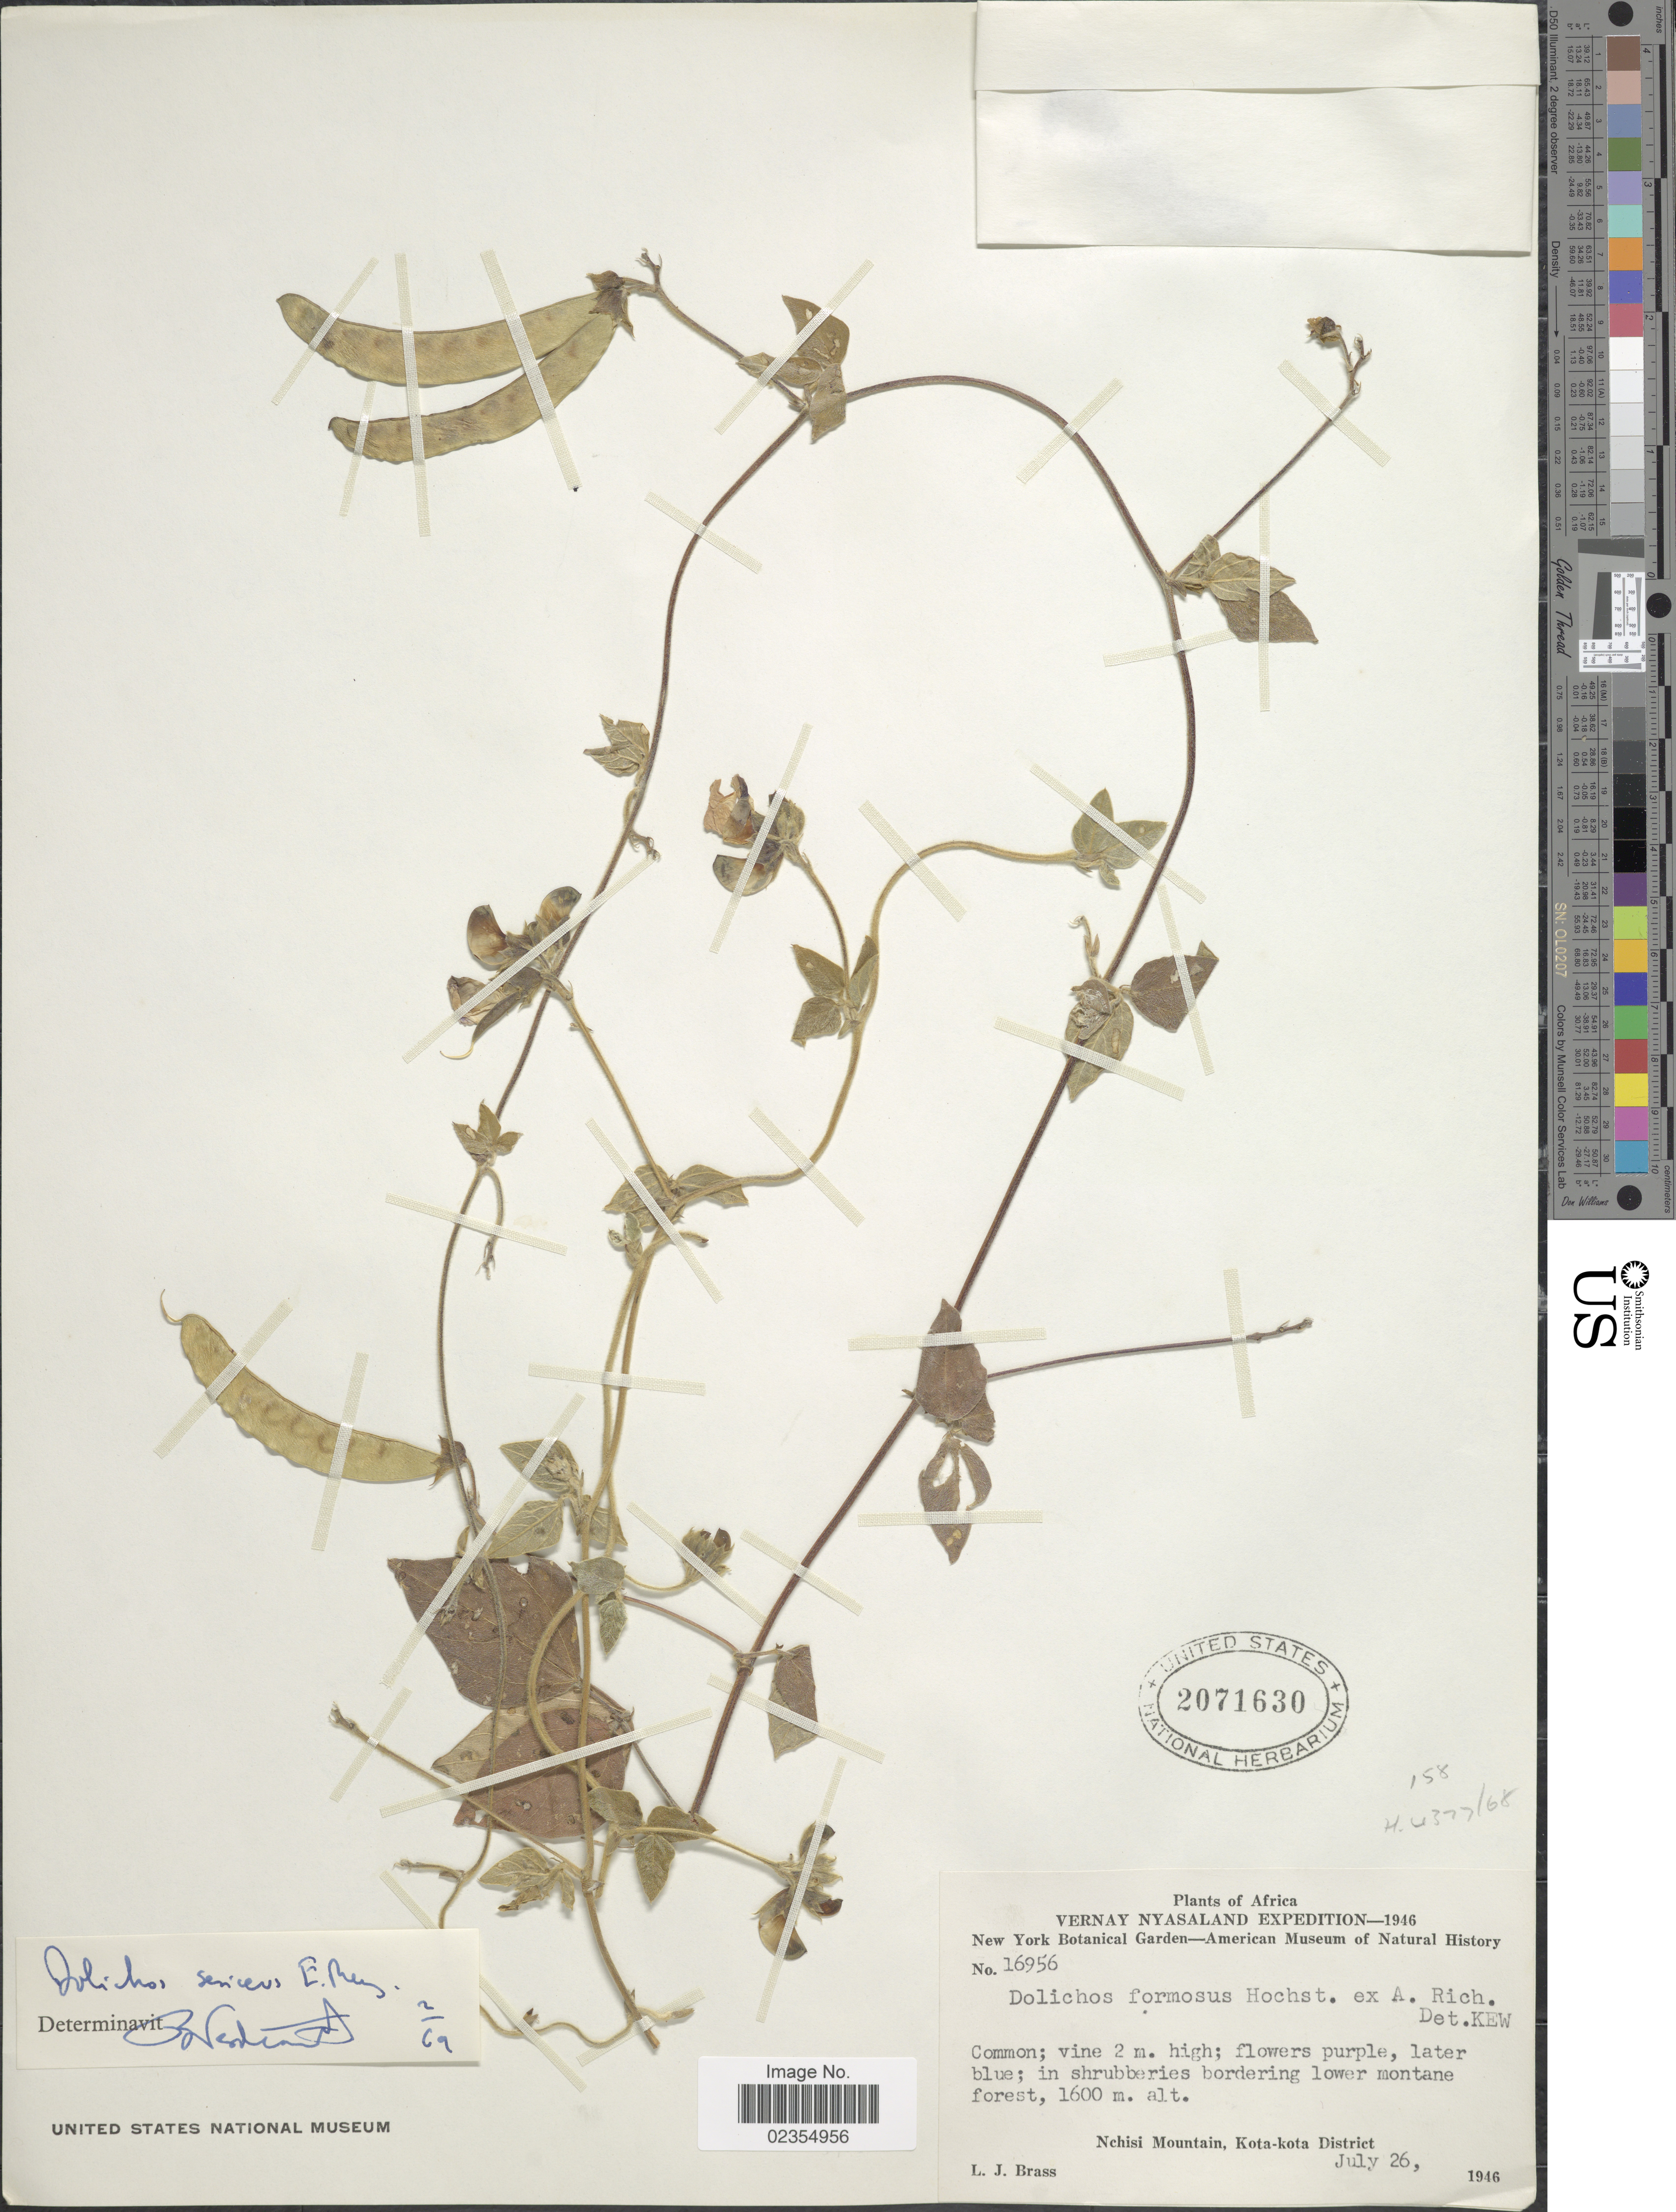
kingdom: Plantae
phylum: Tracheophyta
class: Magnoliopsida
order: Fabales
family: Fabaceae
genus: Dolichos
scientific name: Dolichos sericeus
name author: E. Mey.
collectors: L. J. Brass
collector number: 16956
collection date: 1946-07-26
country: Malawi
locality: Vernay Nyasaland, bordering lower montane forest, Nchisi Mountain, Kota-kota District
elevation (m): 1600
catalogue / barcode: US 2071630